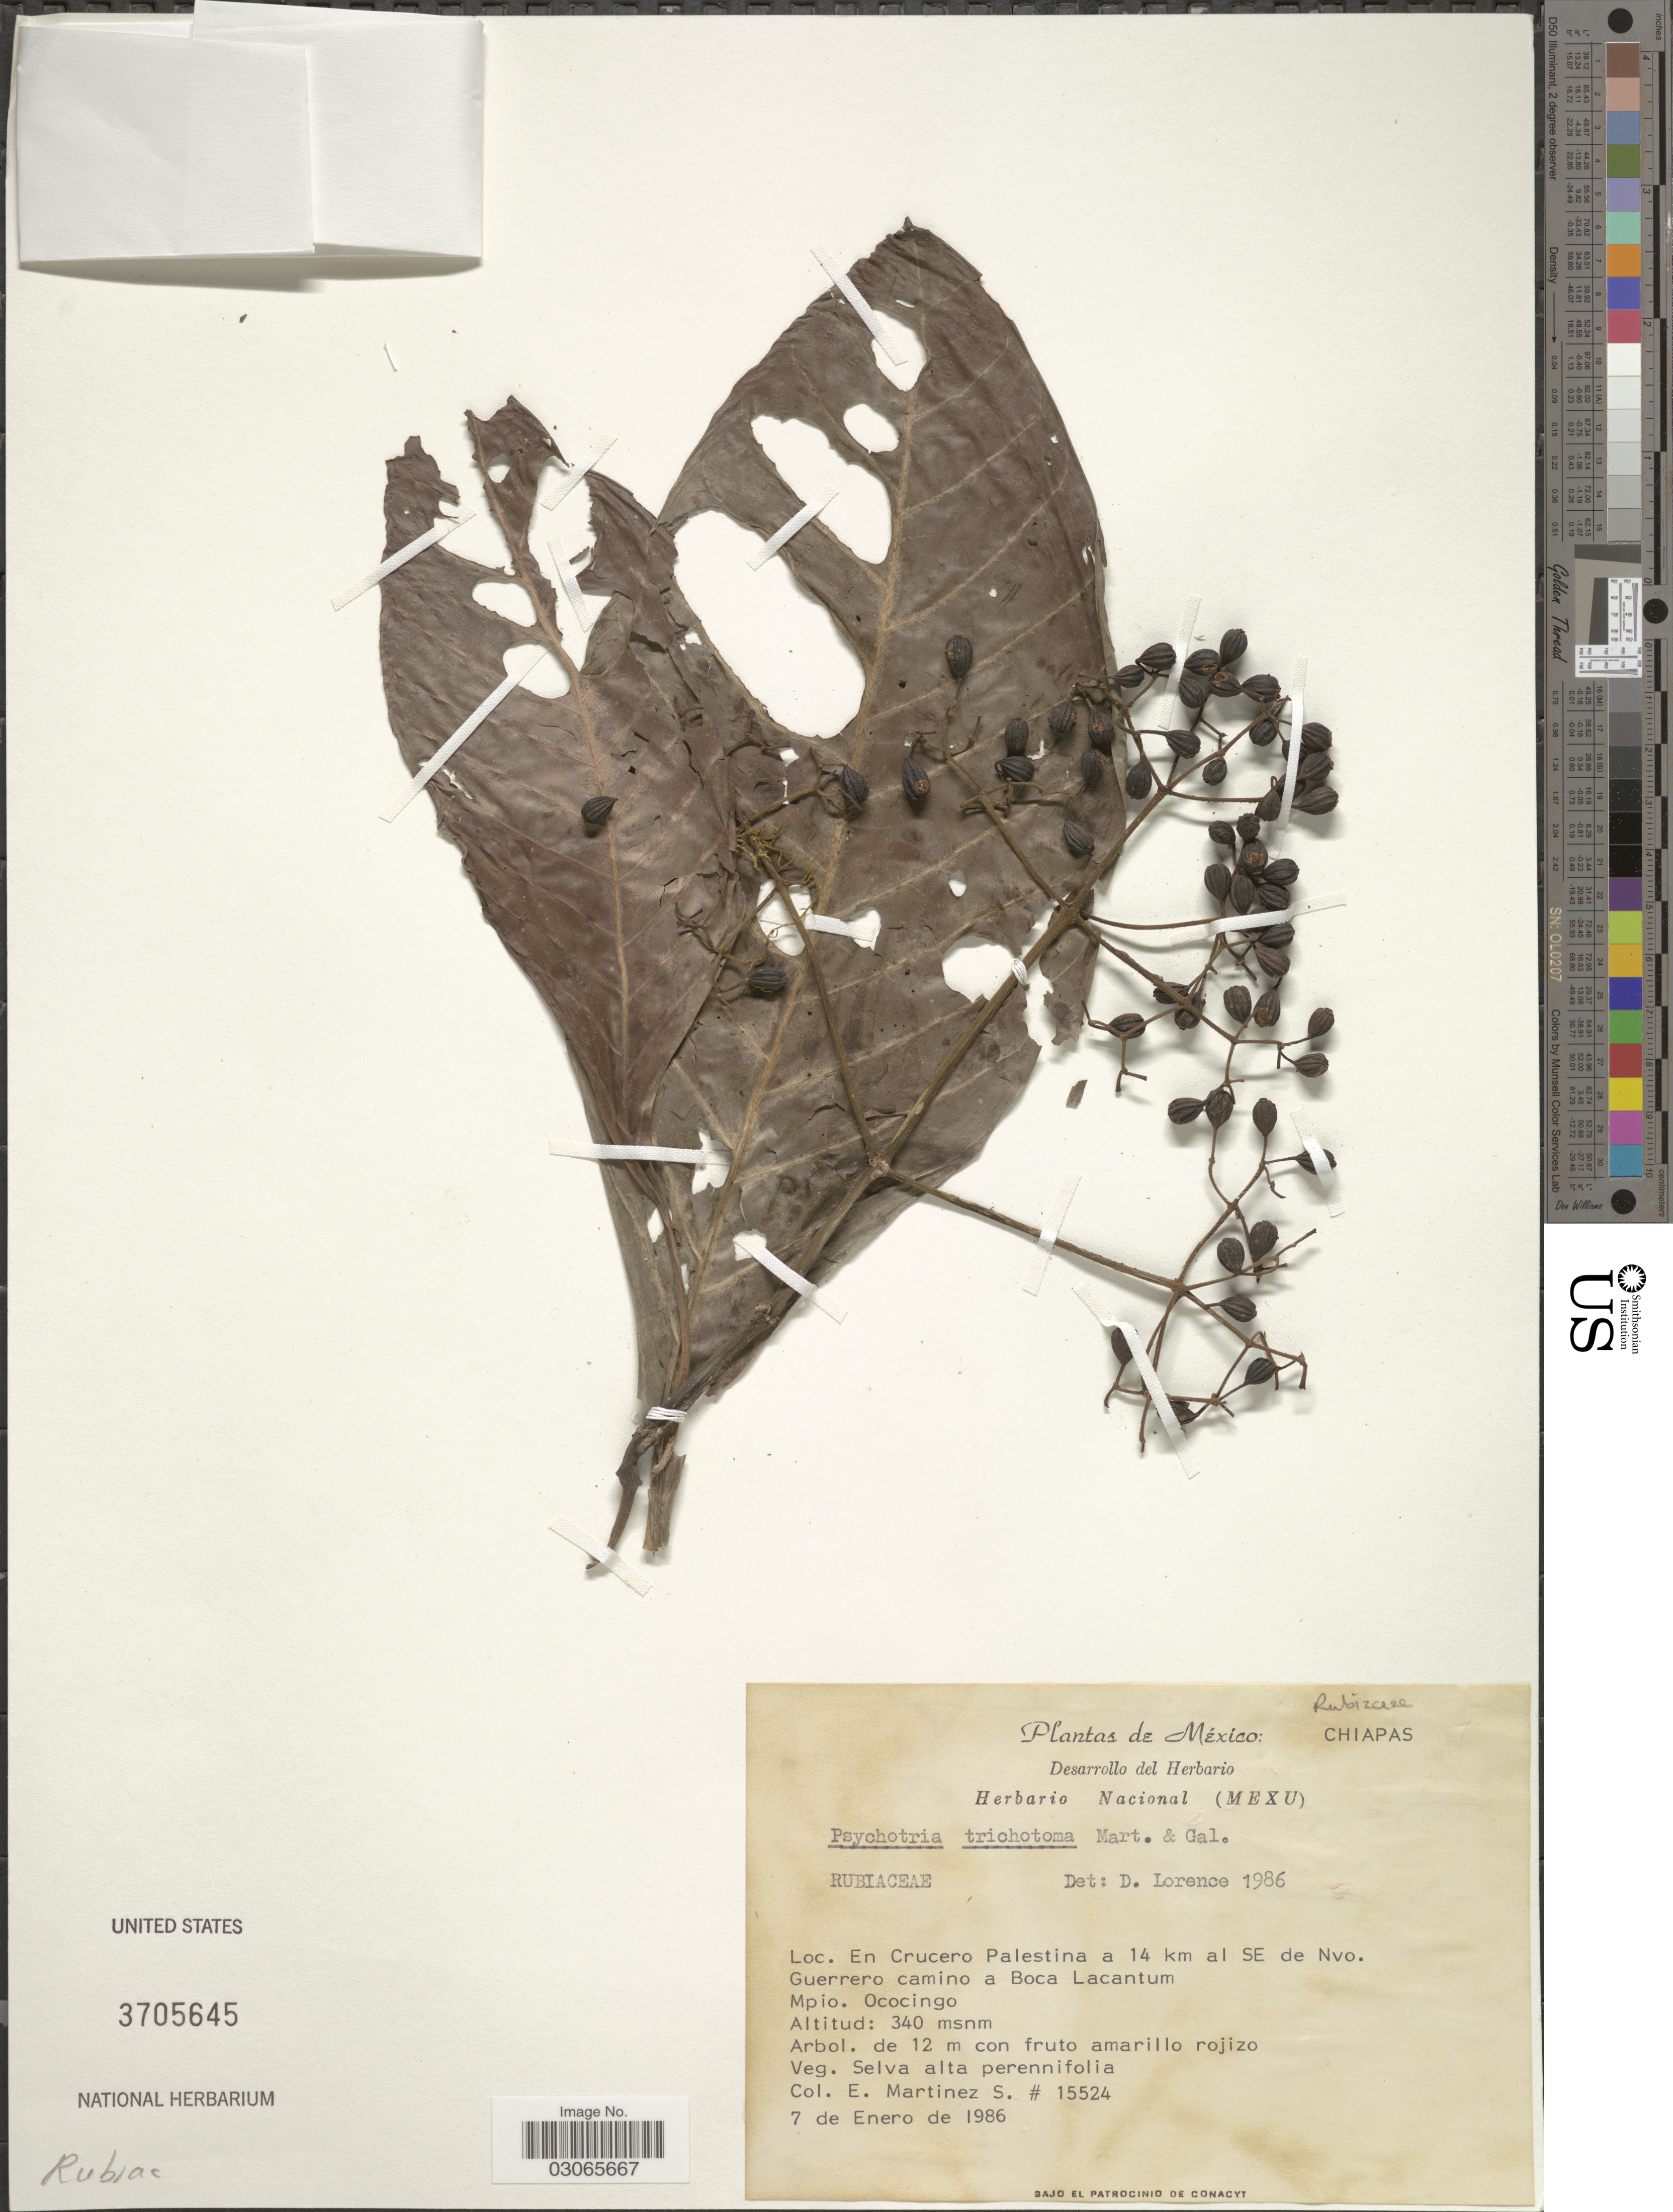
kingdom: Plantae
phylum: Tracheophyta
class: Magnoliopsida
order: Gentianales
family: Rubiaceae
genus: Psychotria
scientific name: Psychotria trichotoma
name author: M. Martens & Galeotti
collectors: E. M. Martínez S.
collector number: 15524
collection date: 1986-01-07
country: Mexico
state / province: Chiapas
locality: En Crucero Palestina a 14 km al SE de Nvo. Guerrero camino a Boca Lacantum. Mpio. Ococingo.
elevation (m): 340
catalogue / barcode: US 3705645